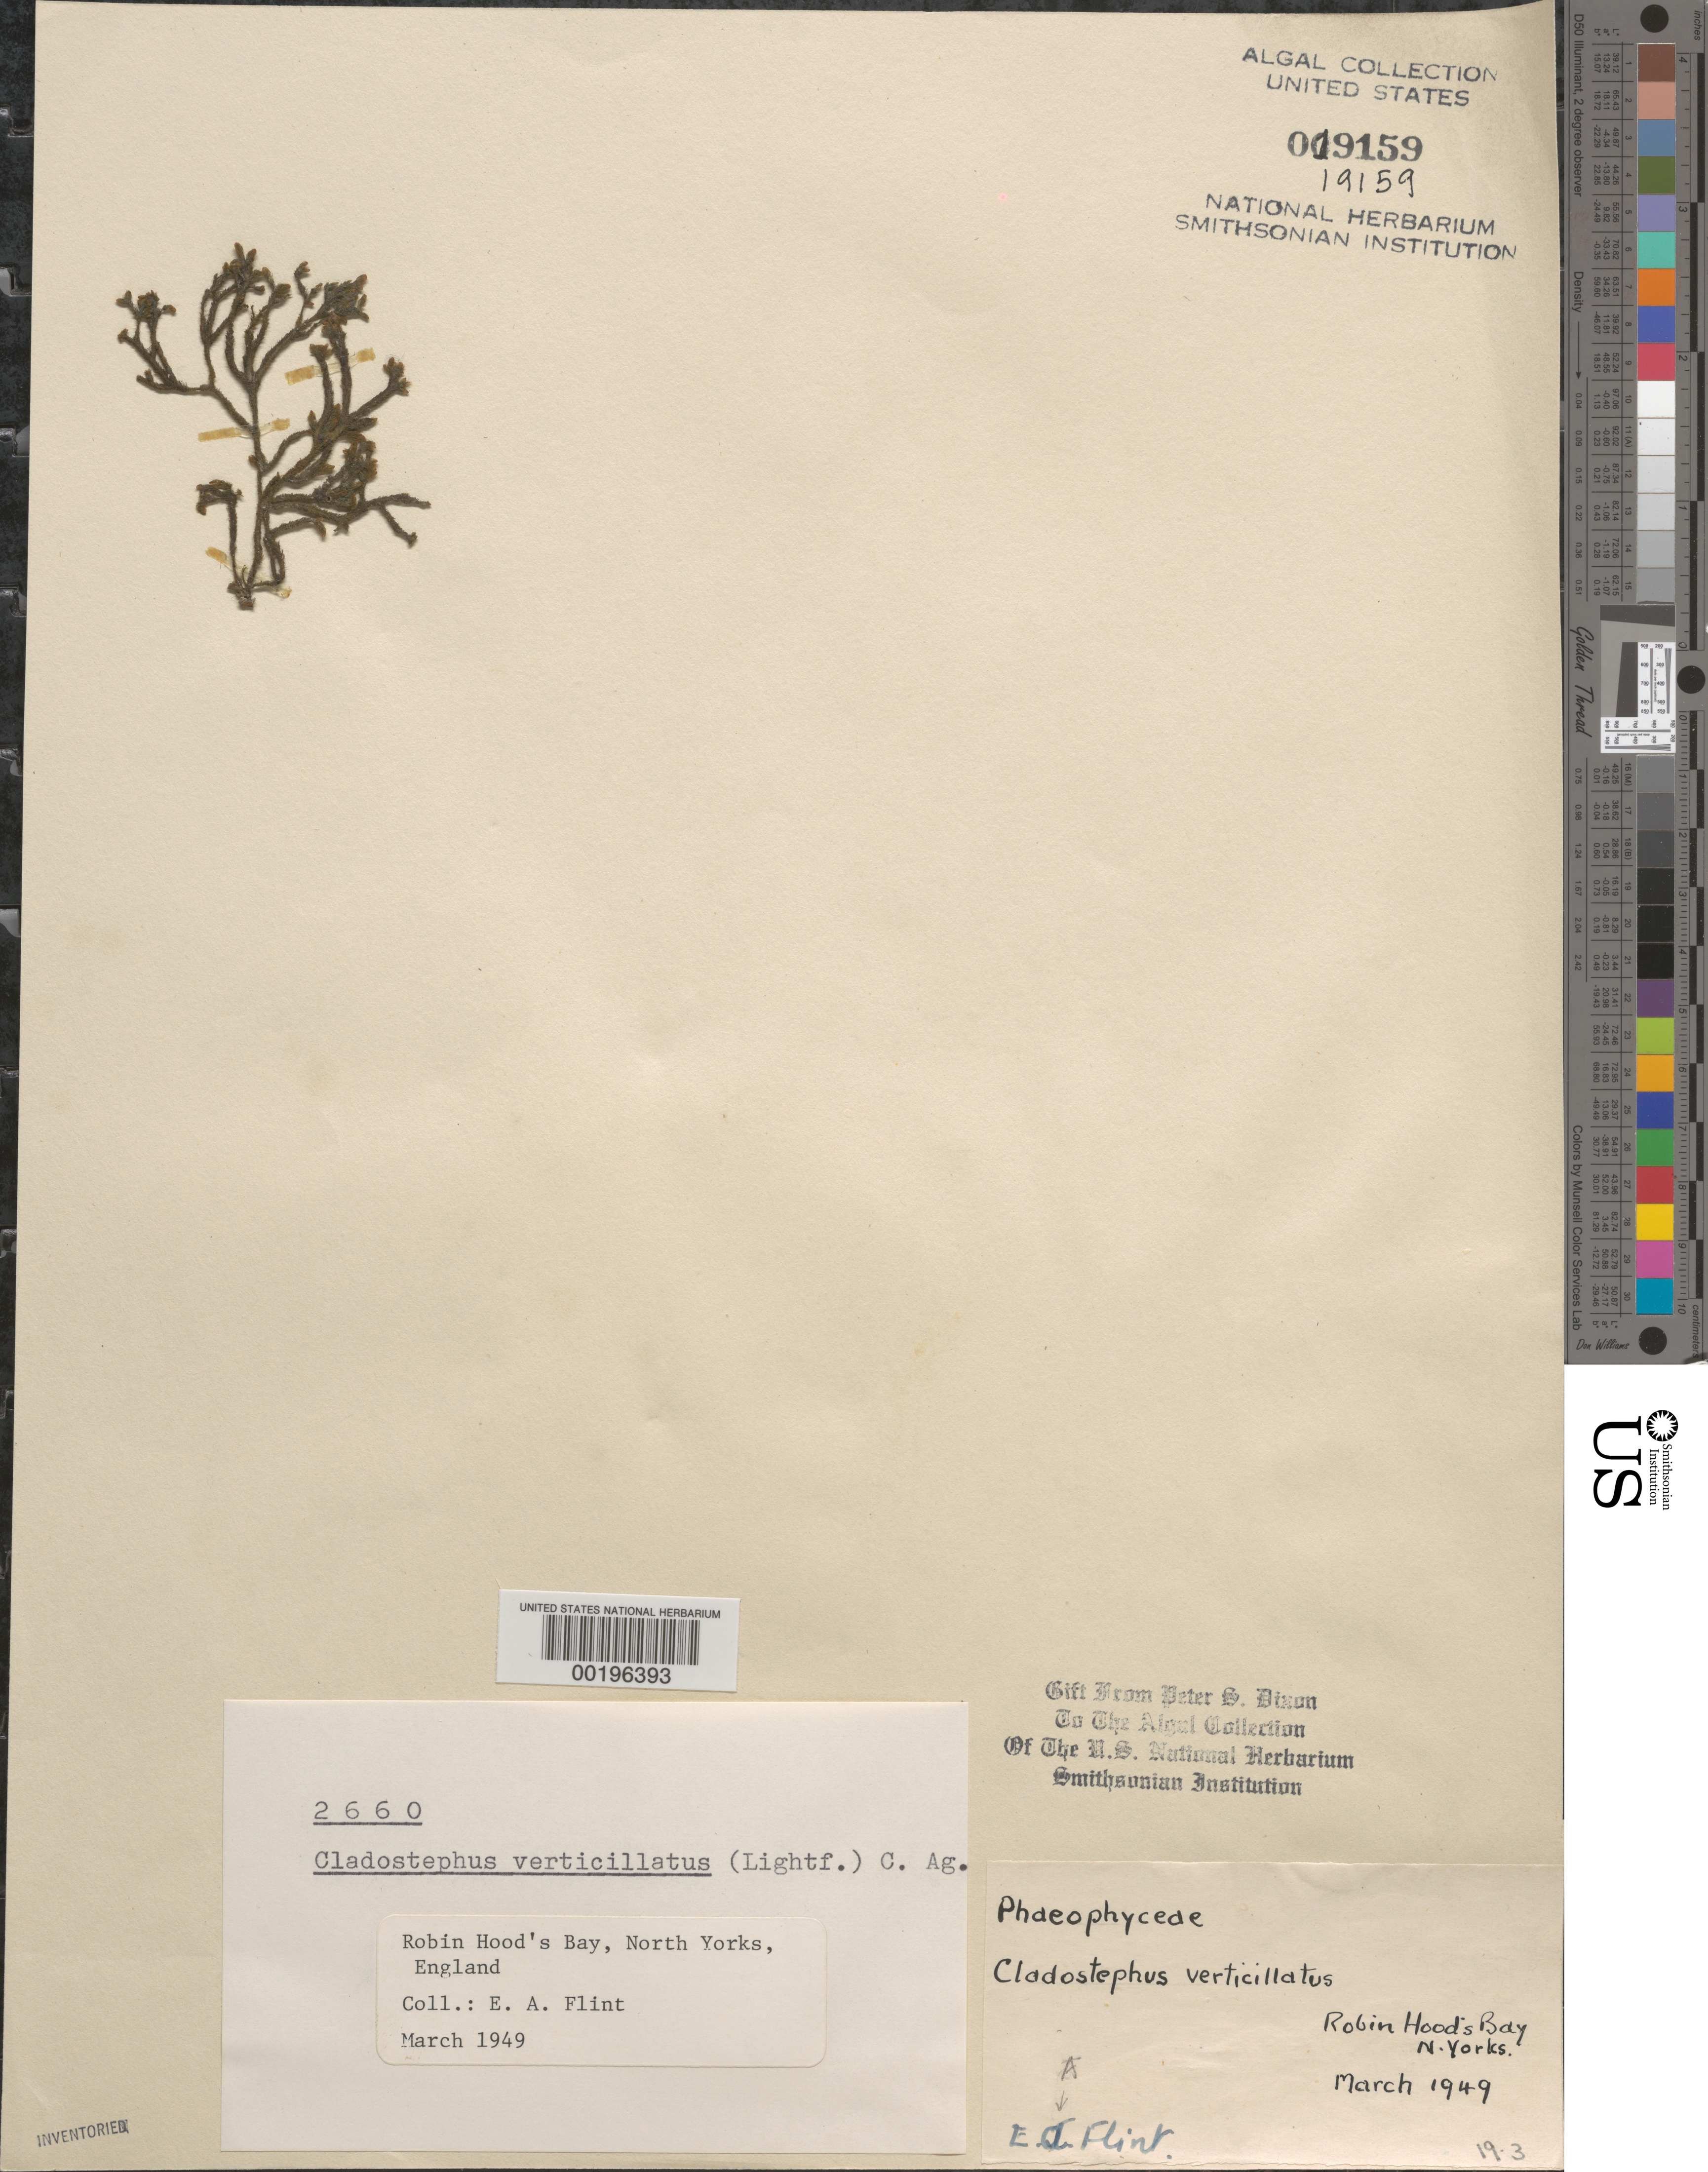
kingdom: Chromista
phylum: Ochrophyta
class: Phaeophyceae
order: Sphacelariales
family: Cladostephaceae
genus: Cladostephus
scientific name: Cladostephus hirsutus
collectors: E. Flint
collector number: PSD 2660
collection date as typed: Mar 1949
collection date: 1949-03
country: United Kingdom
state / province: England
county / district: North Yorkshire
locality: Robin Hoods Bay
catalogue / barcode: US 19159